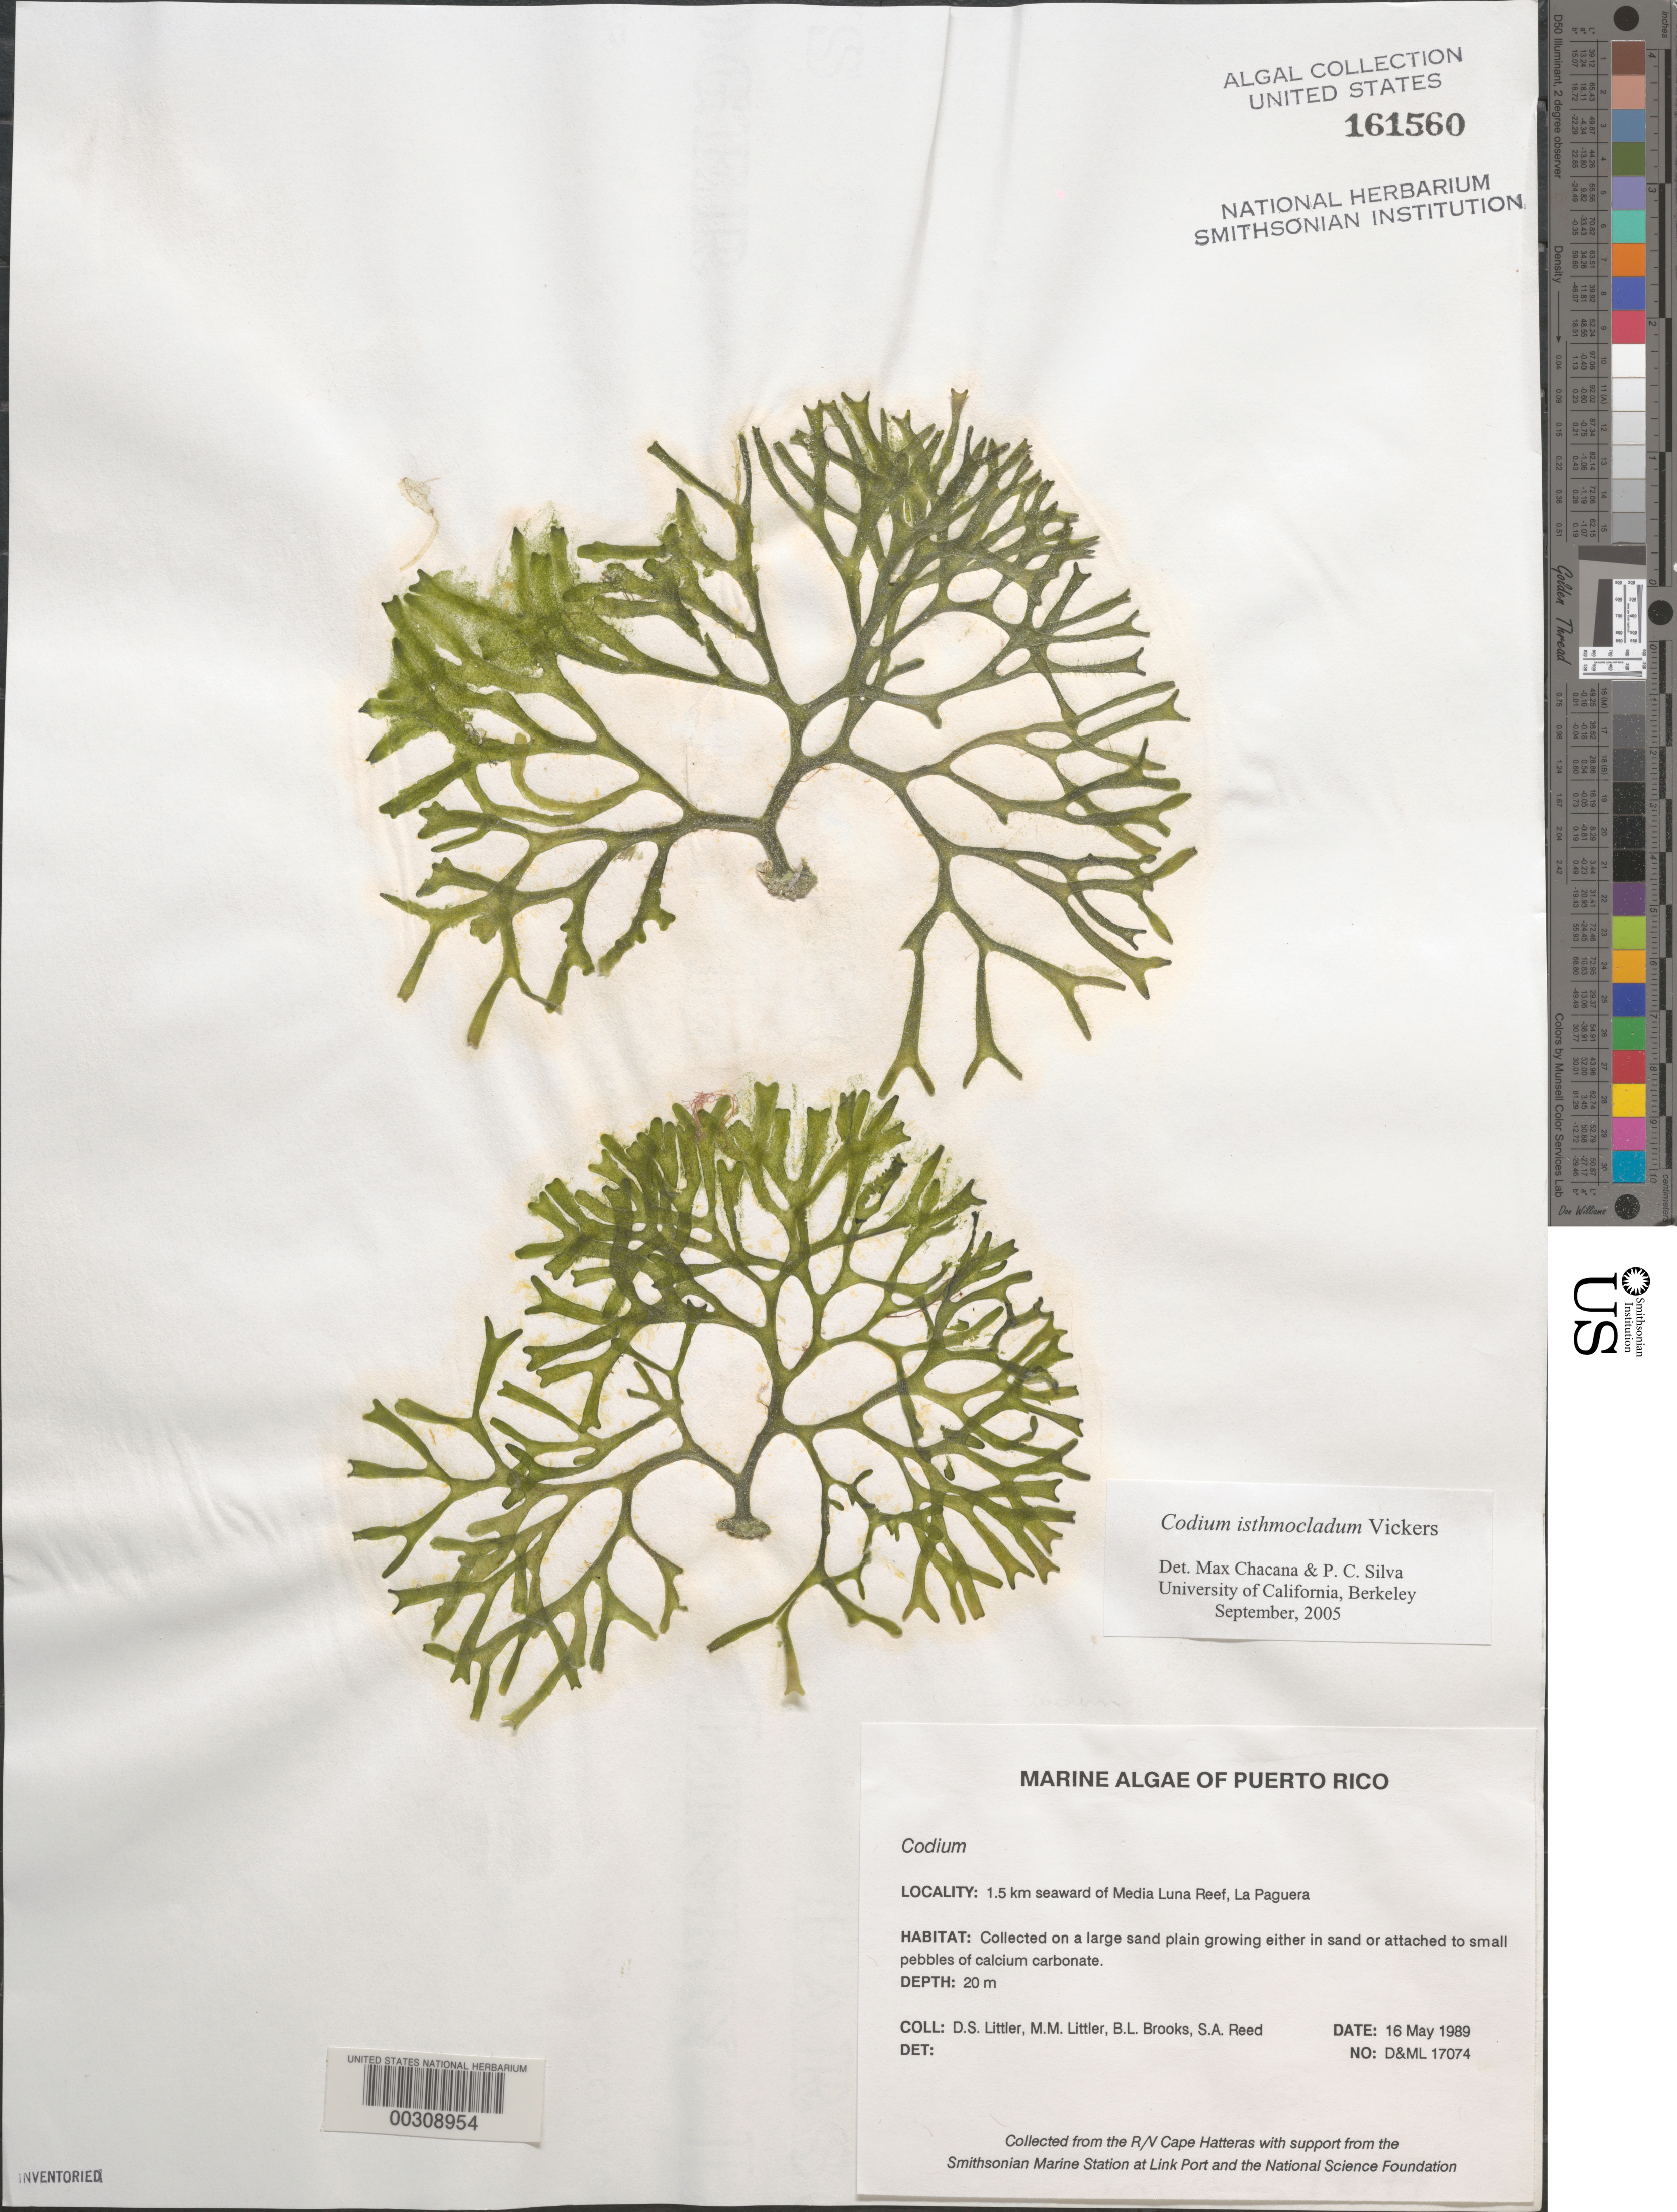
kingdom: Plantae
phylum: Chlorophyta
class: Ulvophyceae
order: Bryopsidales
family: Codiaceae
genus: Codium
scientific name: Codium isthmocladum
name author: Vickers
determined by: Chacana, M. E.; Silva, P. C.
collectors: D. S. Littler, M. M. Littler, B. Brooks & S. Reed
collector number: D&ML 17074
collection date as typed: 16 May 1989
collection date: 1989-05-16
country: Puerto Rico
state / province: Lajas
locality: La Parguera, 1.5 km seaward of Media Luna Reef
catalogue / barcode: US 161560